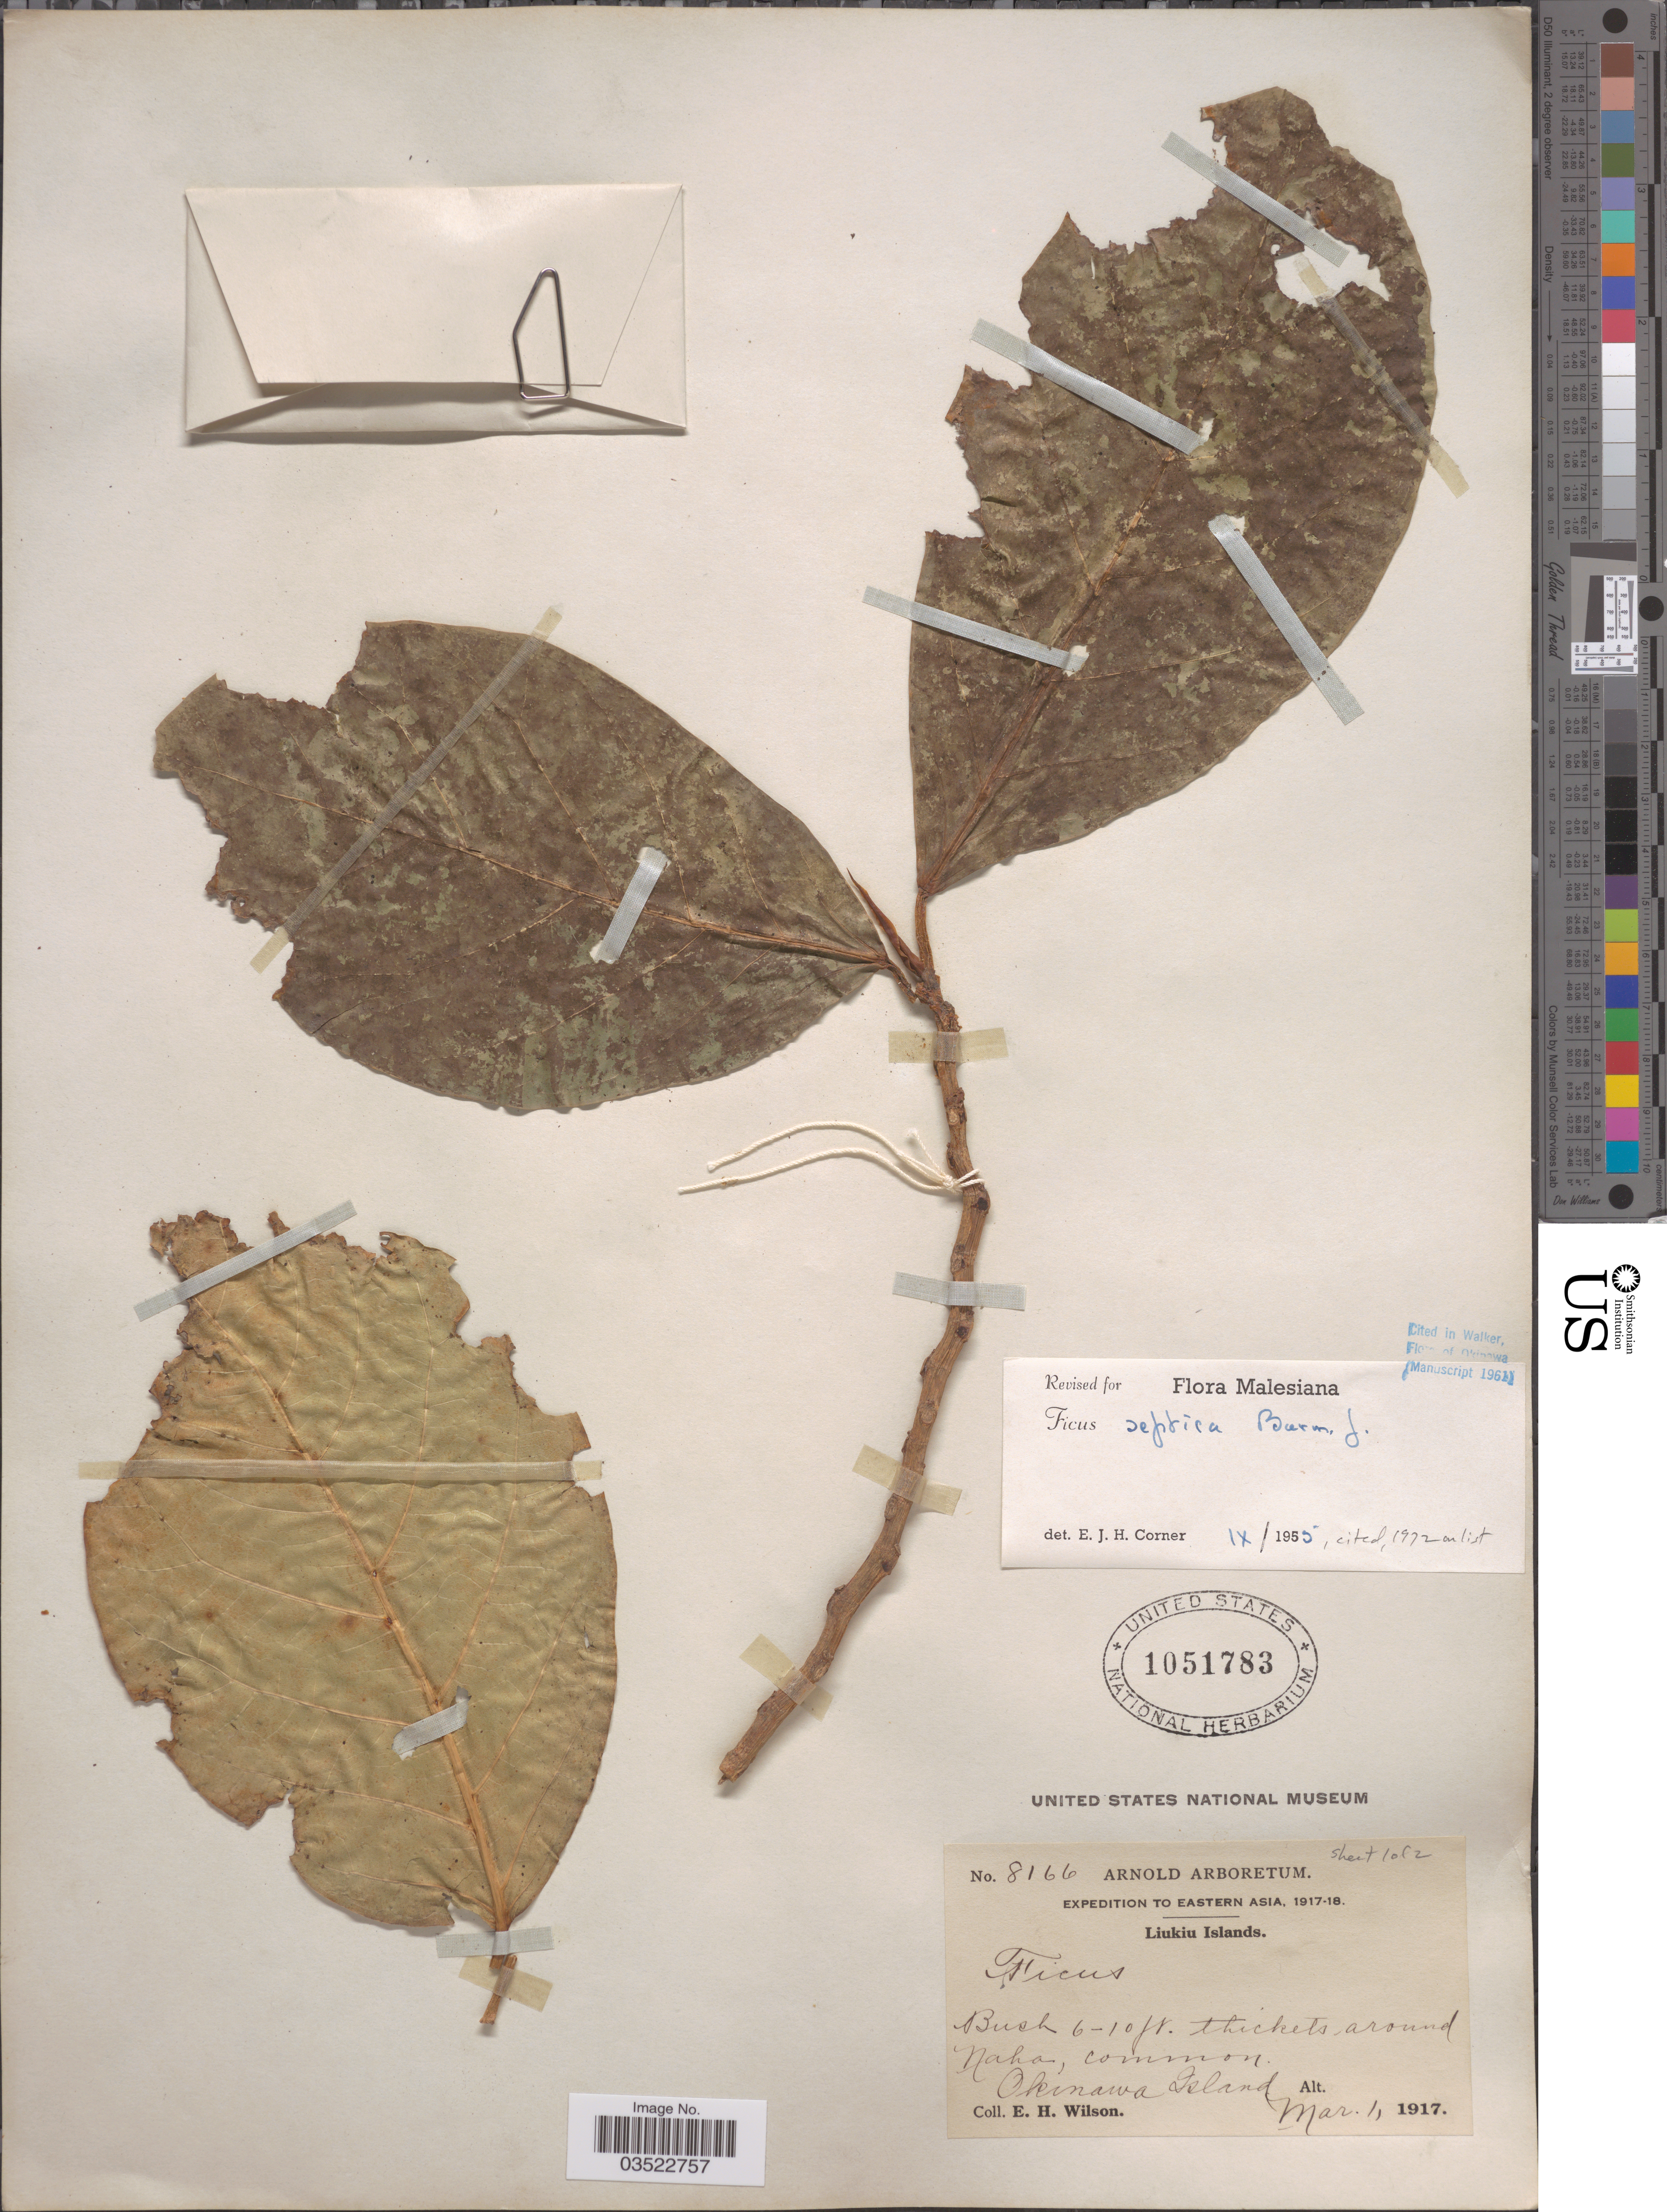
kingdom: Plantae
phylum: Tracheophyta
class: Magnoliopsida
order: Rosales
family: Moraceae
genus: Ficus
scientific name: Ficus septica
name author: Burm. f.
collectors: E. Wilson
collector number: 8166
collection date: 1917-03-01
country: Japan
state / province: Okinawa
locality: Expedition to Eastern Asia, 1917-18. Liukiu Islands. Around Naha. Okinawa Island.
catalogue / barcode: US 1051783